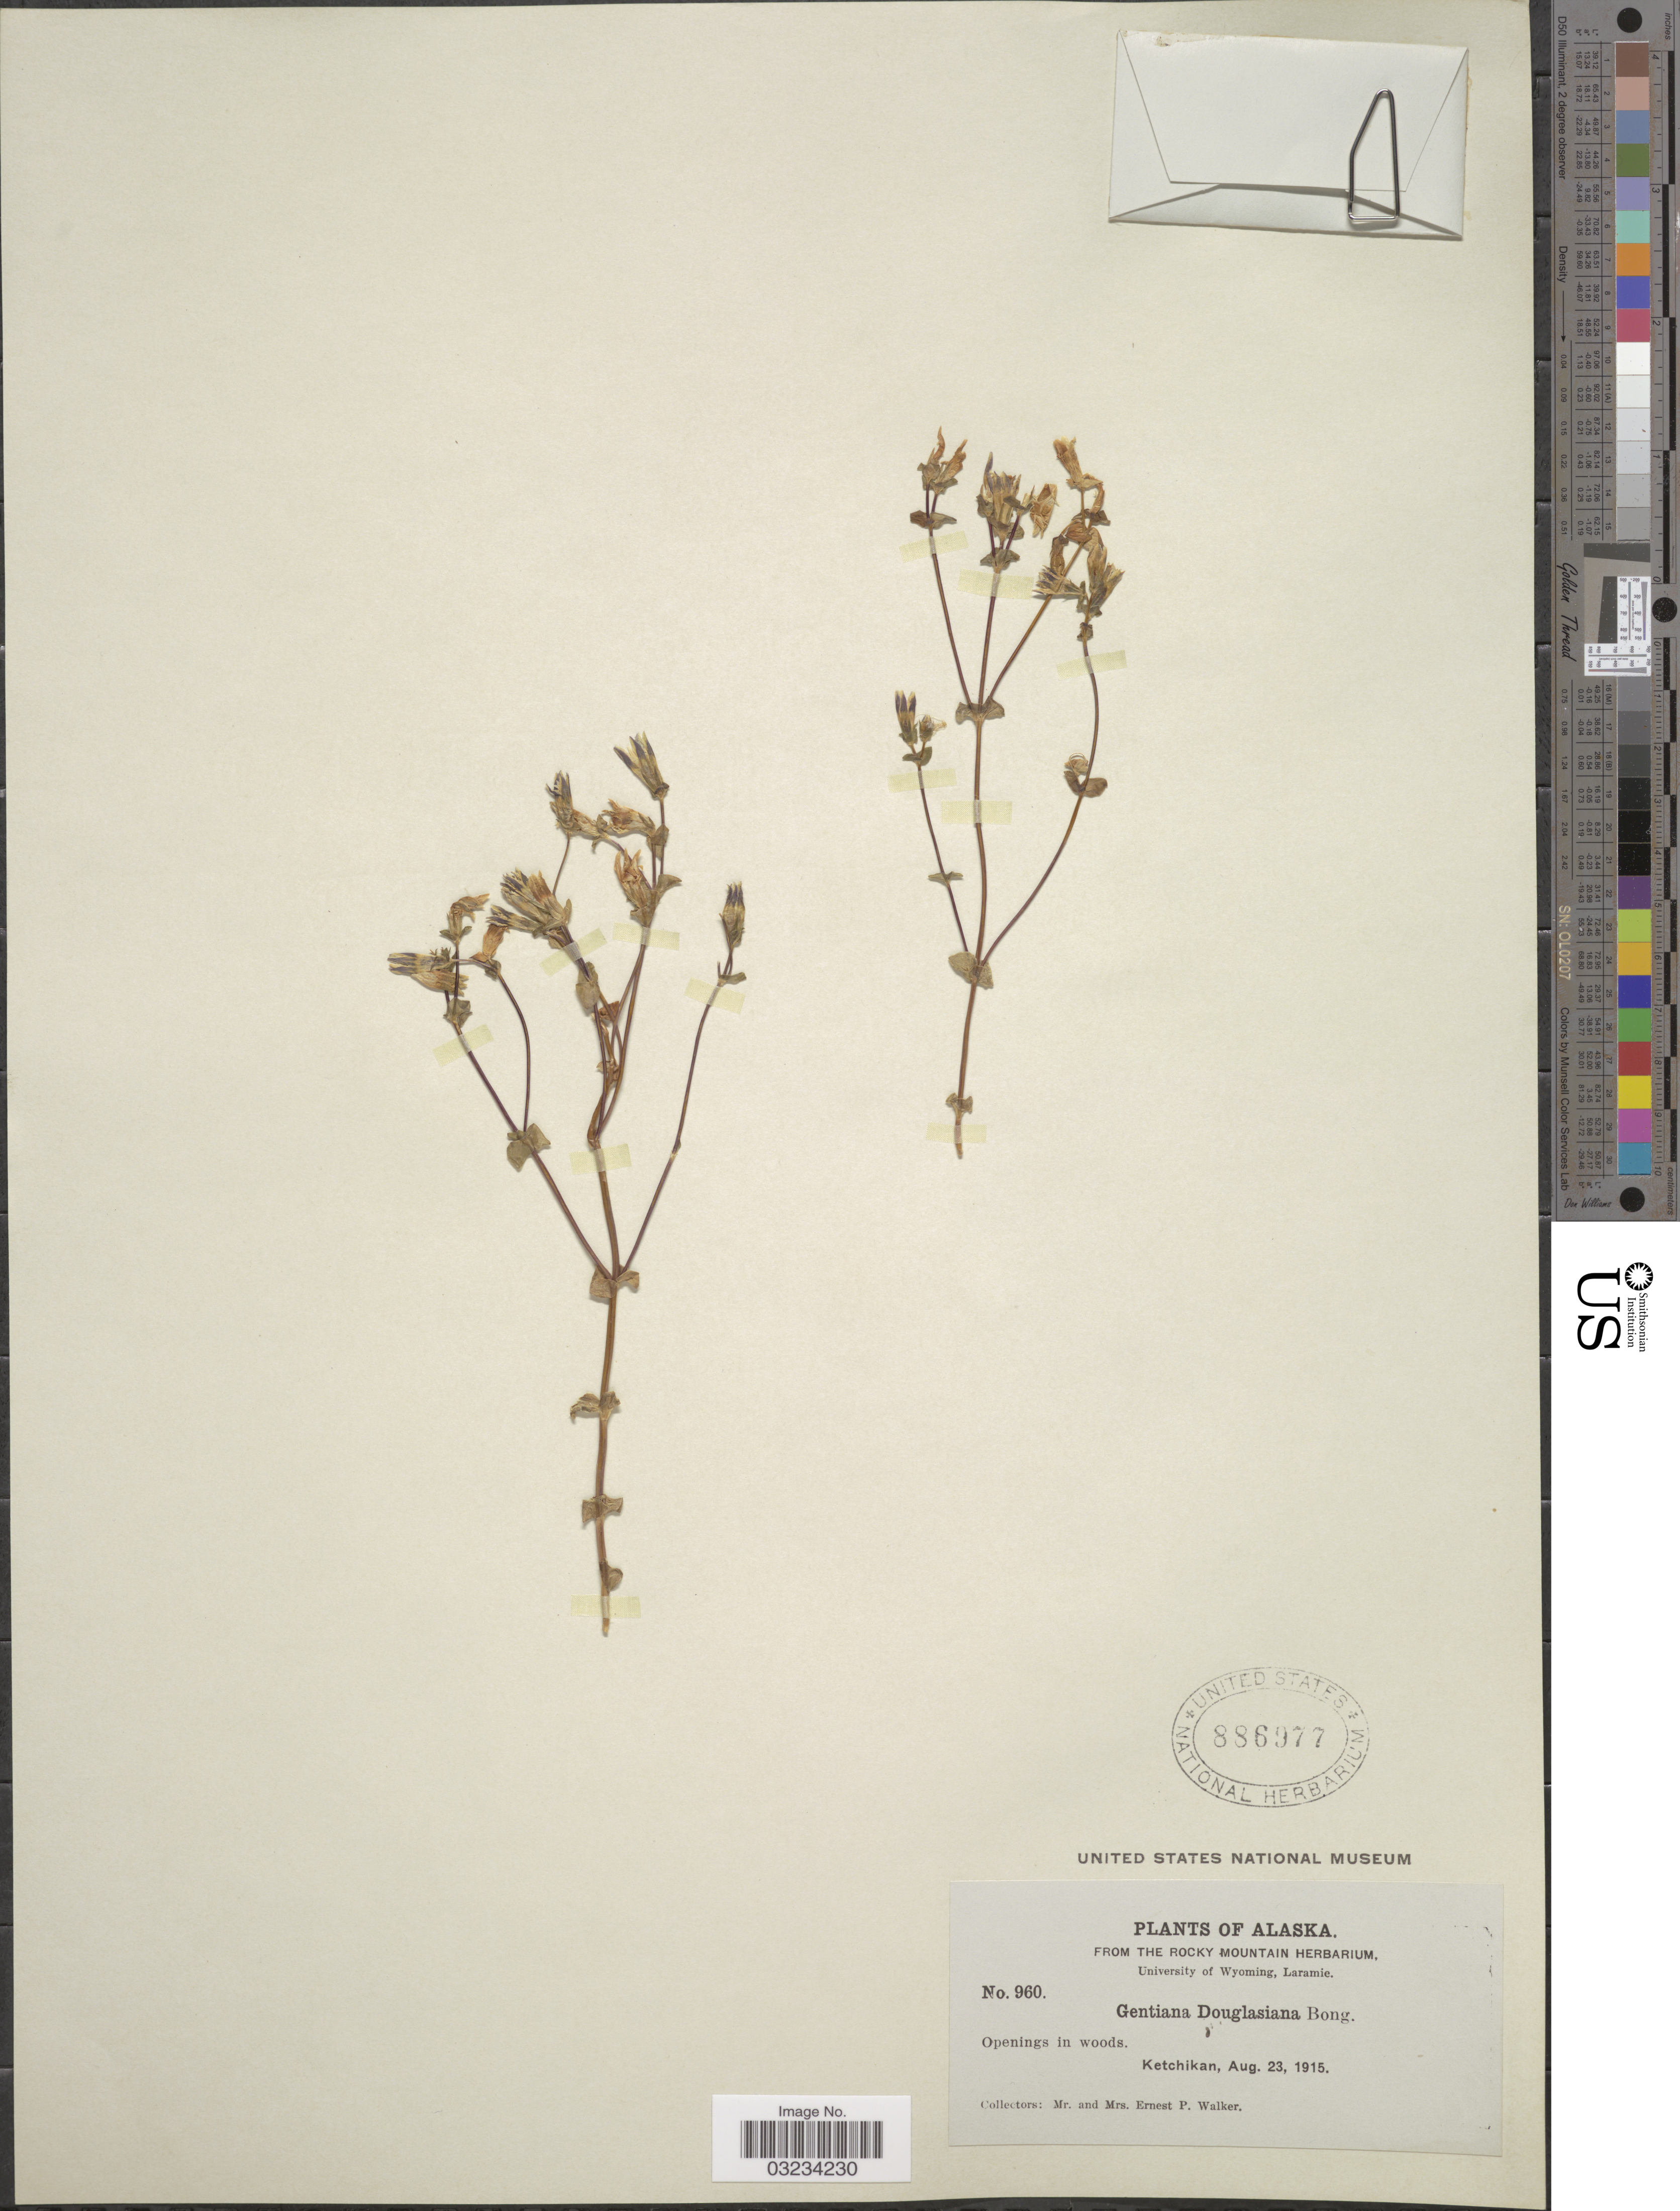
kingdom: Plantae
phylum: Tracheophyta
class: Magnoliopsida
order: Gentianales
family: Gentianaceae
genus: Gentiana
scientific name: Gentiana douglasiana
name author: Bong.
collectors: E. P. Walker & E. Walker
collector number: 960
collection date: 1915-08-23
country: United States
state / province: Alaska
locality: Ketchikan.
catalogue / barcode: US 886977